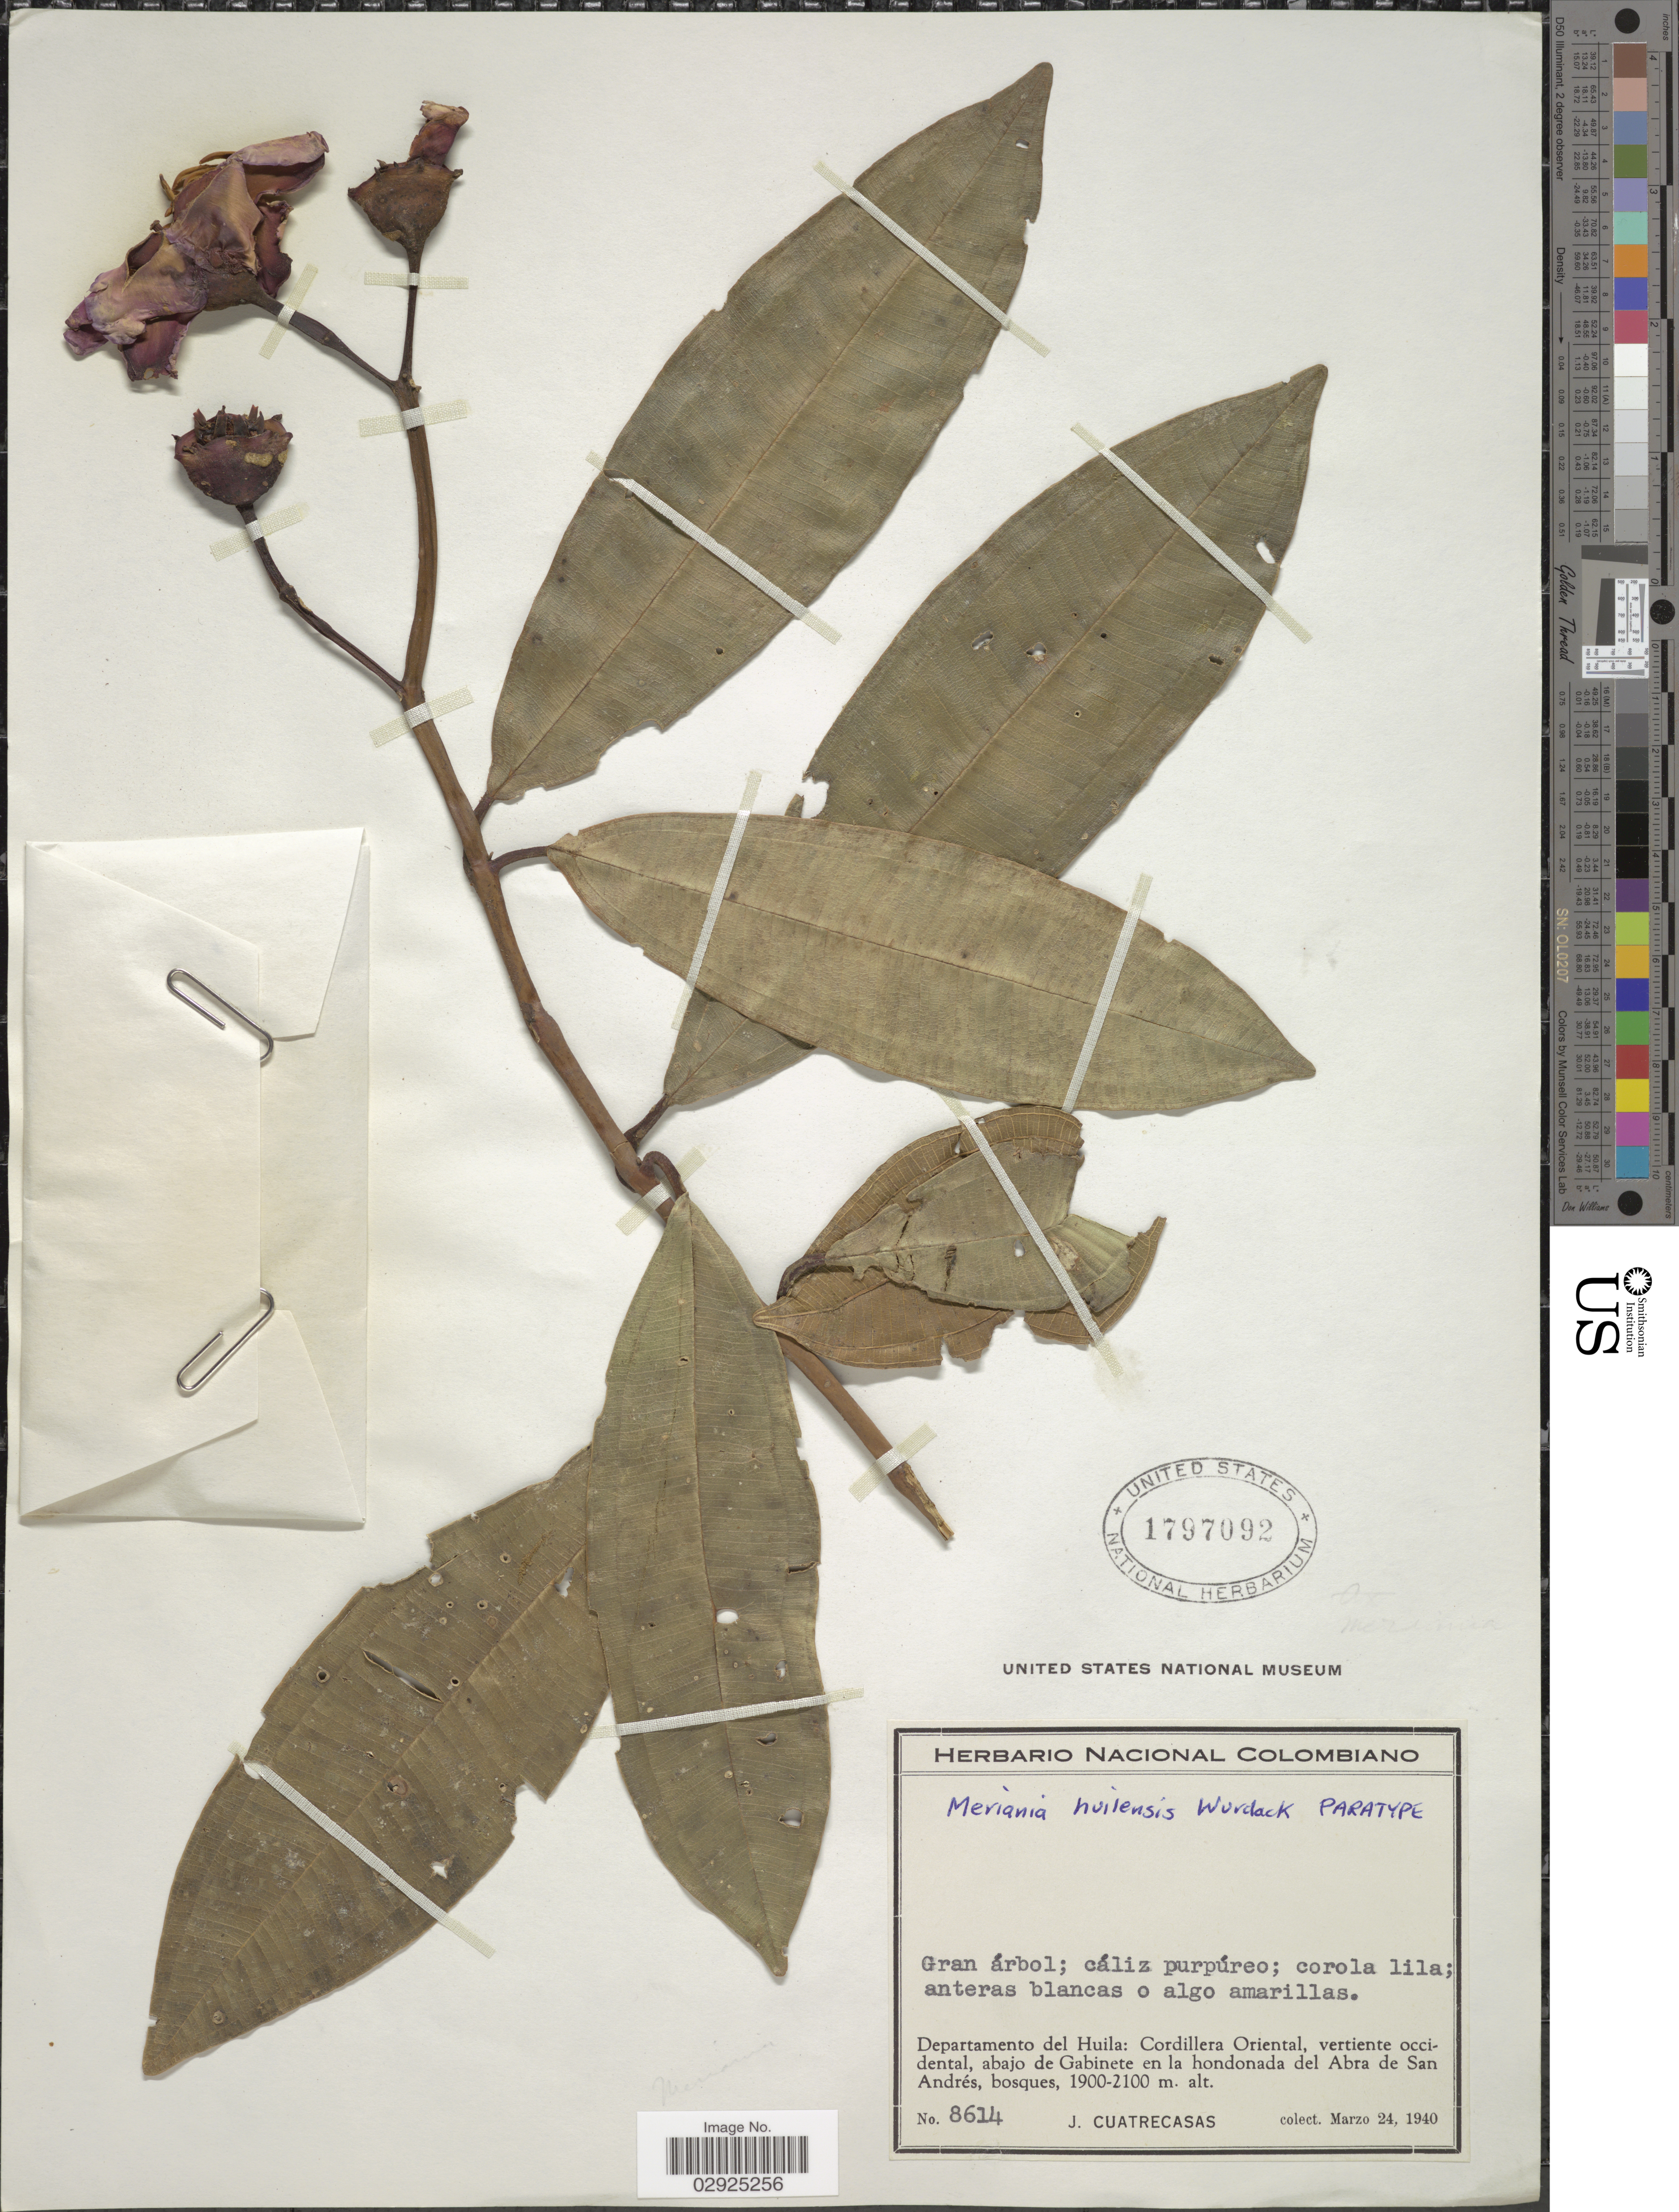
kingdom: Plantae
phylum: Tracheophyta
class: Magnoliopsida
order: Myrtales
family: Melastomataceae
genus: Meriania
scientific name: Meriania huilensis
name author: Wurdack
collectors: J. Cuatrecasas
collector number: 8614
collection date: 1940-03-24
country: Colombia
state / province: Huila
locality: Departamento del Huila: Cordillera Oriental, vertiente occidental, abajo de Gabinete en la hondonada del Abra de San Andrés.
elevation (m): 1900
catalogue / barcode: US 1797092